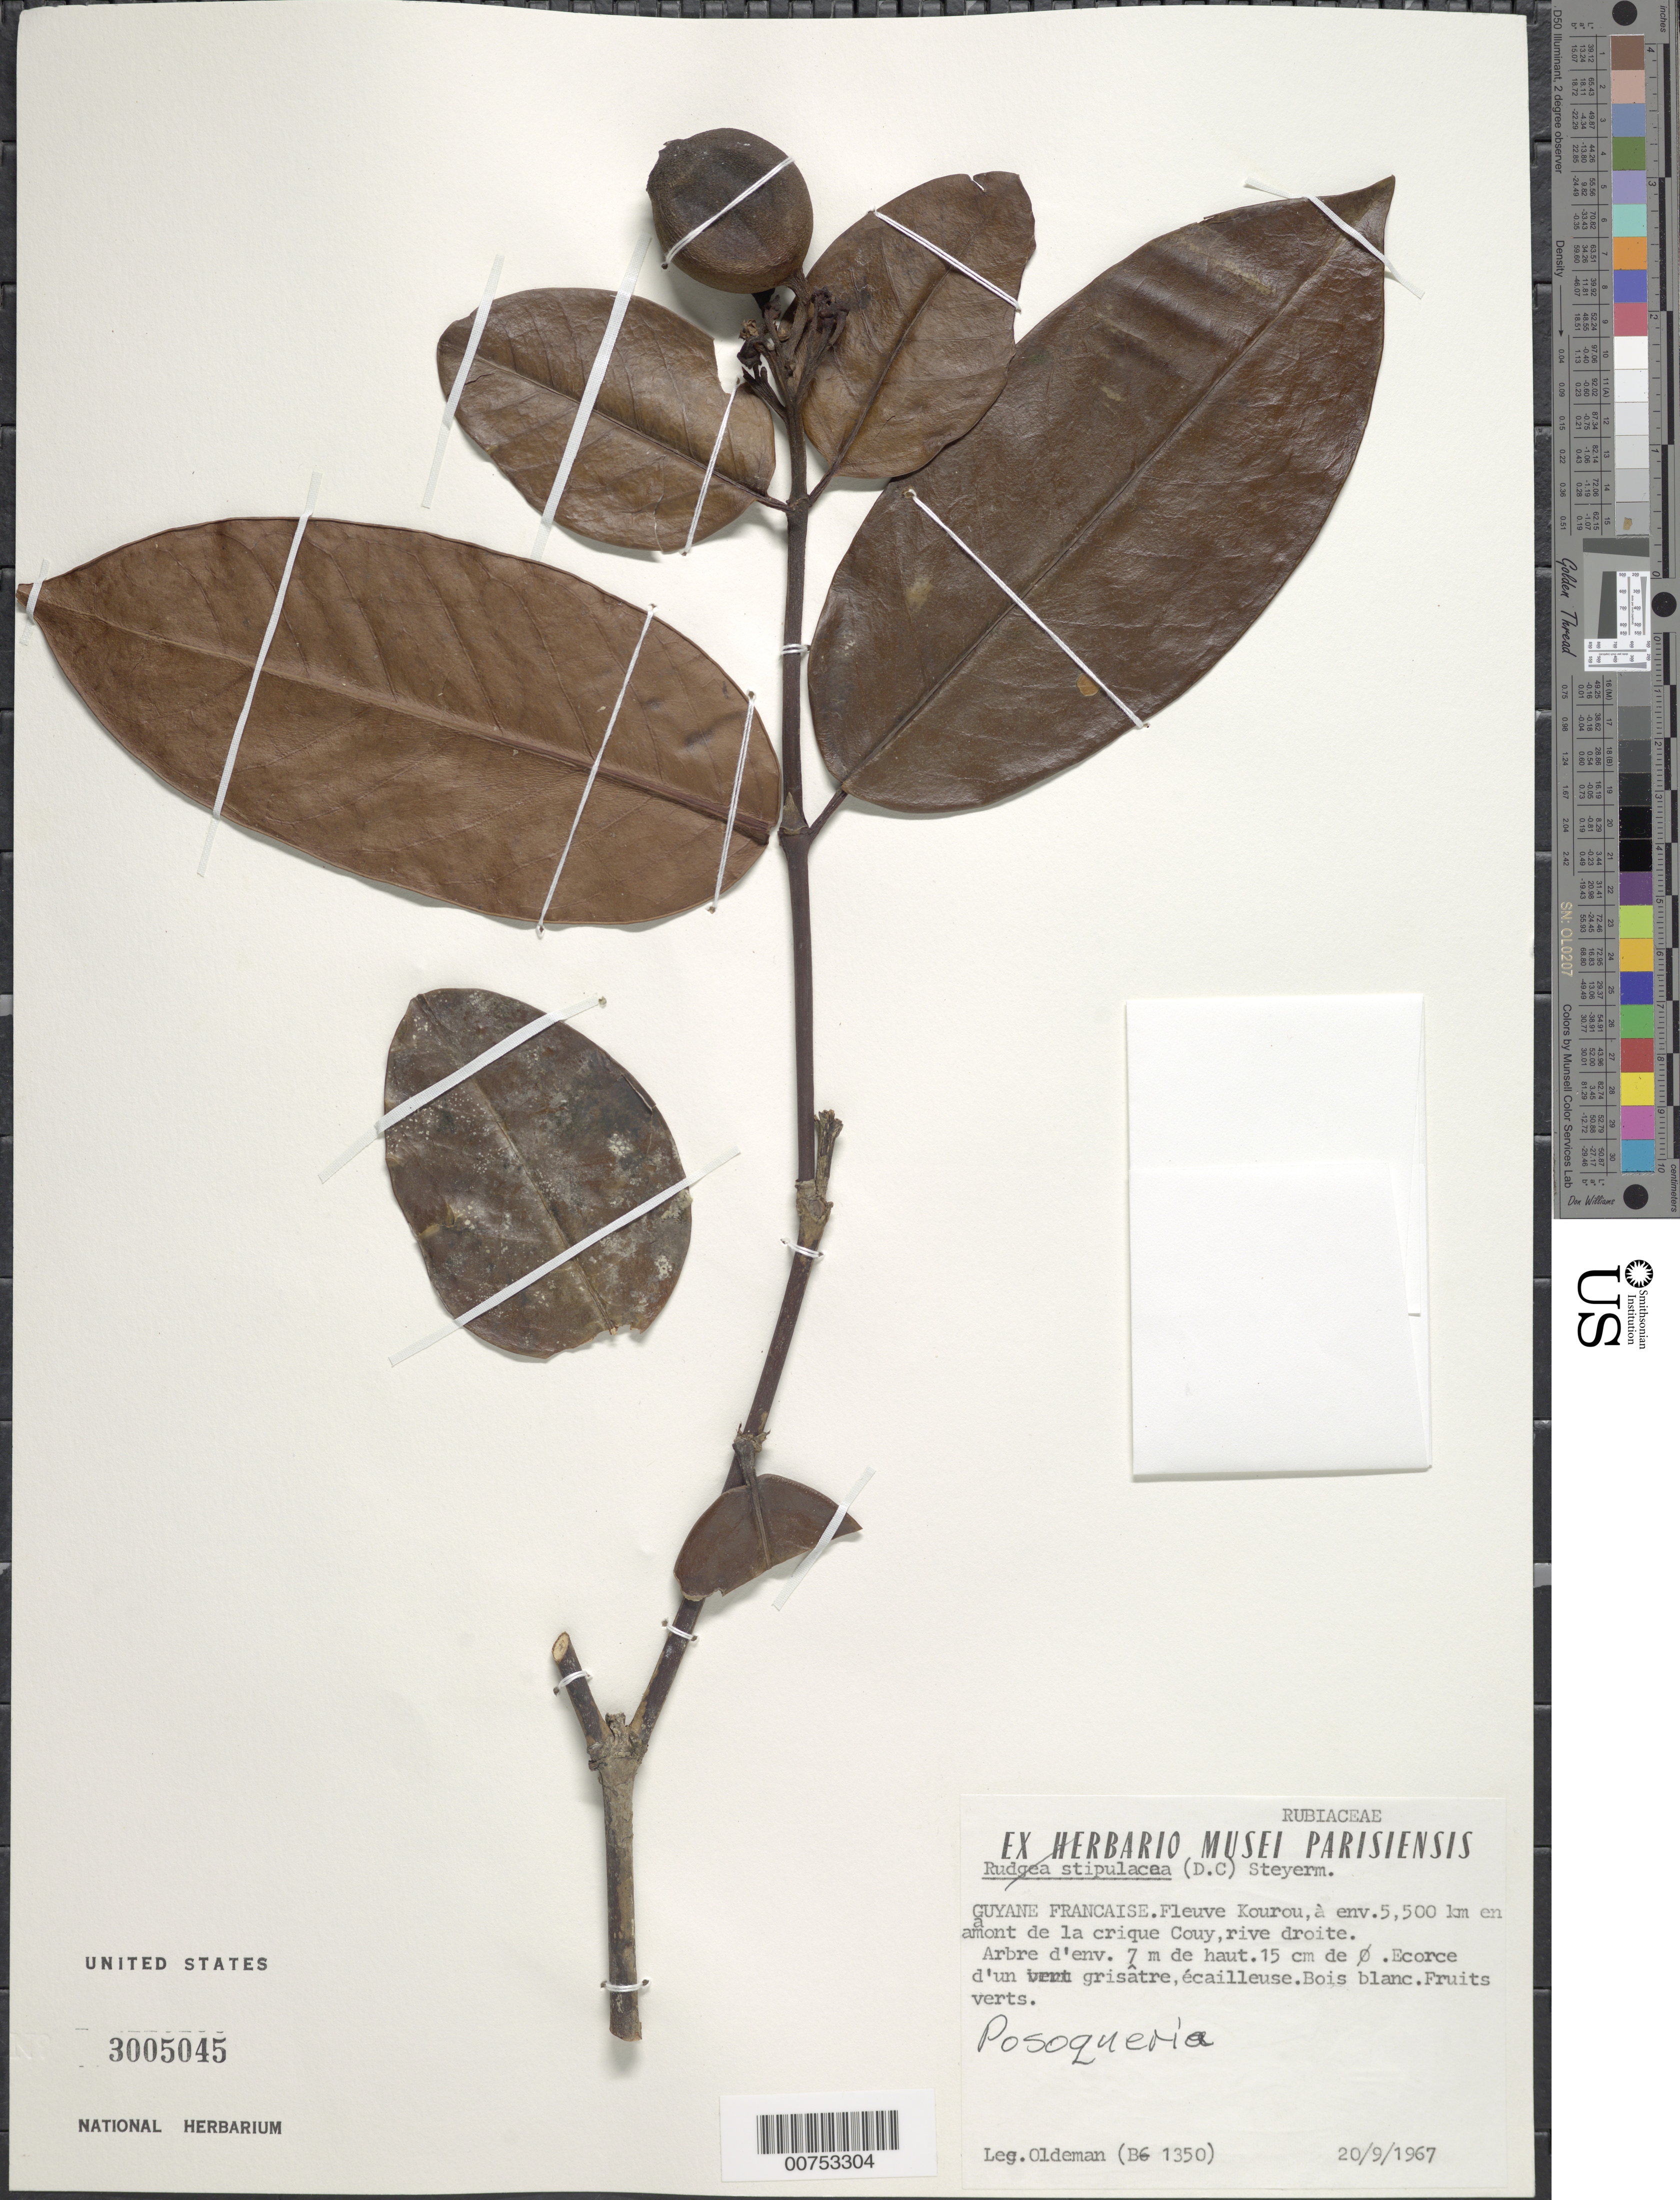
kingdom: Plantae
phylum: Tracheophyta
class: Magnoliopsida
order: Gentianales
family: Rubiaceae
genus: Posoqueria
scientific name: Posoqueria sp.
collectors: R. Oldeman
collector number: B 1350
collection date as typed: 20-Sep-67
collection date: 1967-09-20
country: French Guiana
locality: Fleuve Kourou, à env. 5.5 km en amont de la crique Couy, rive droite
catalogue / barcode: US 3005045